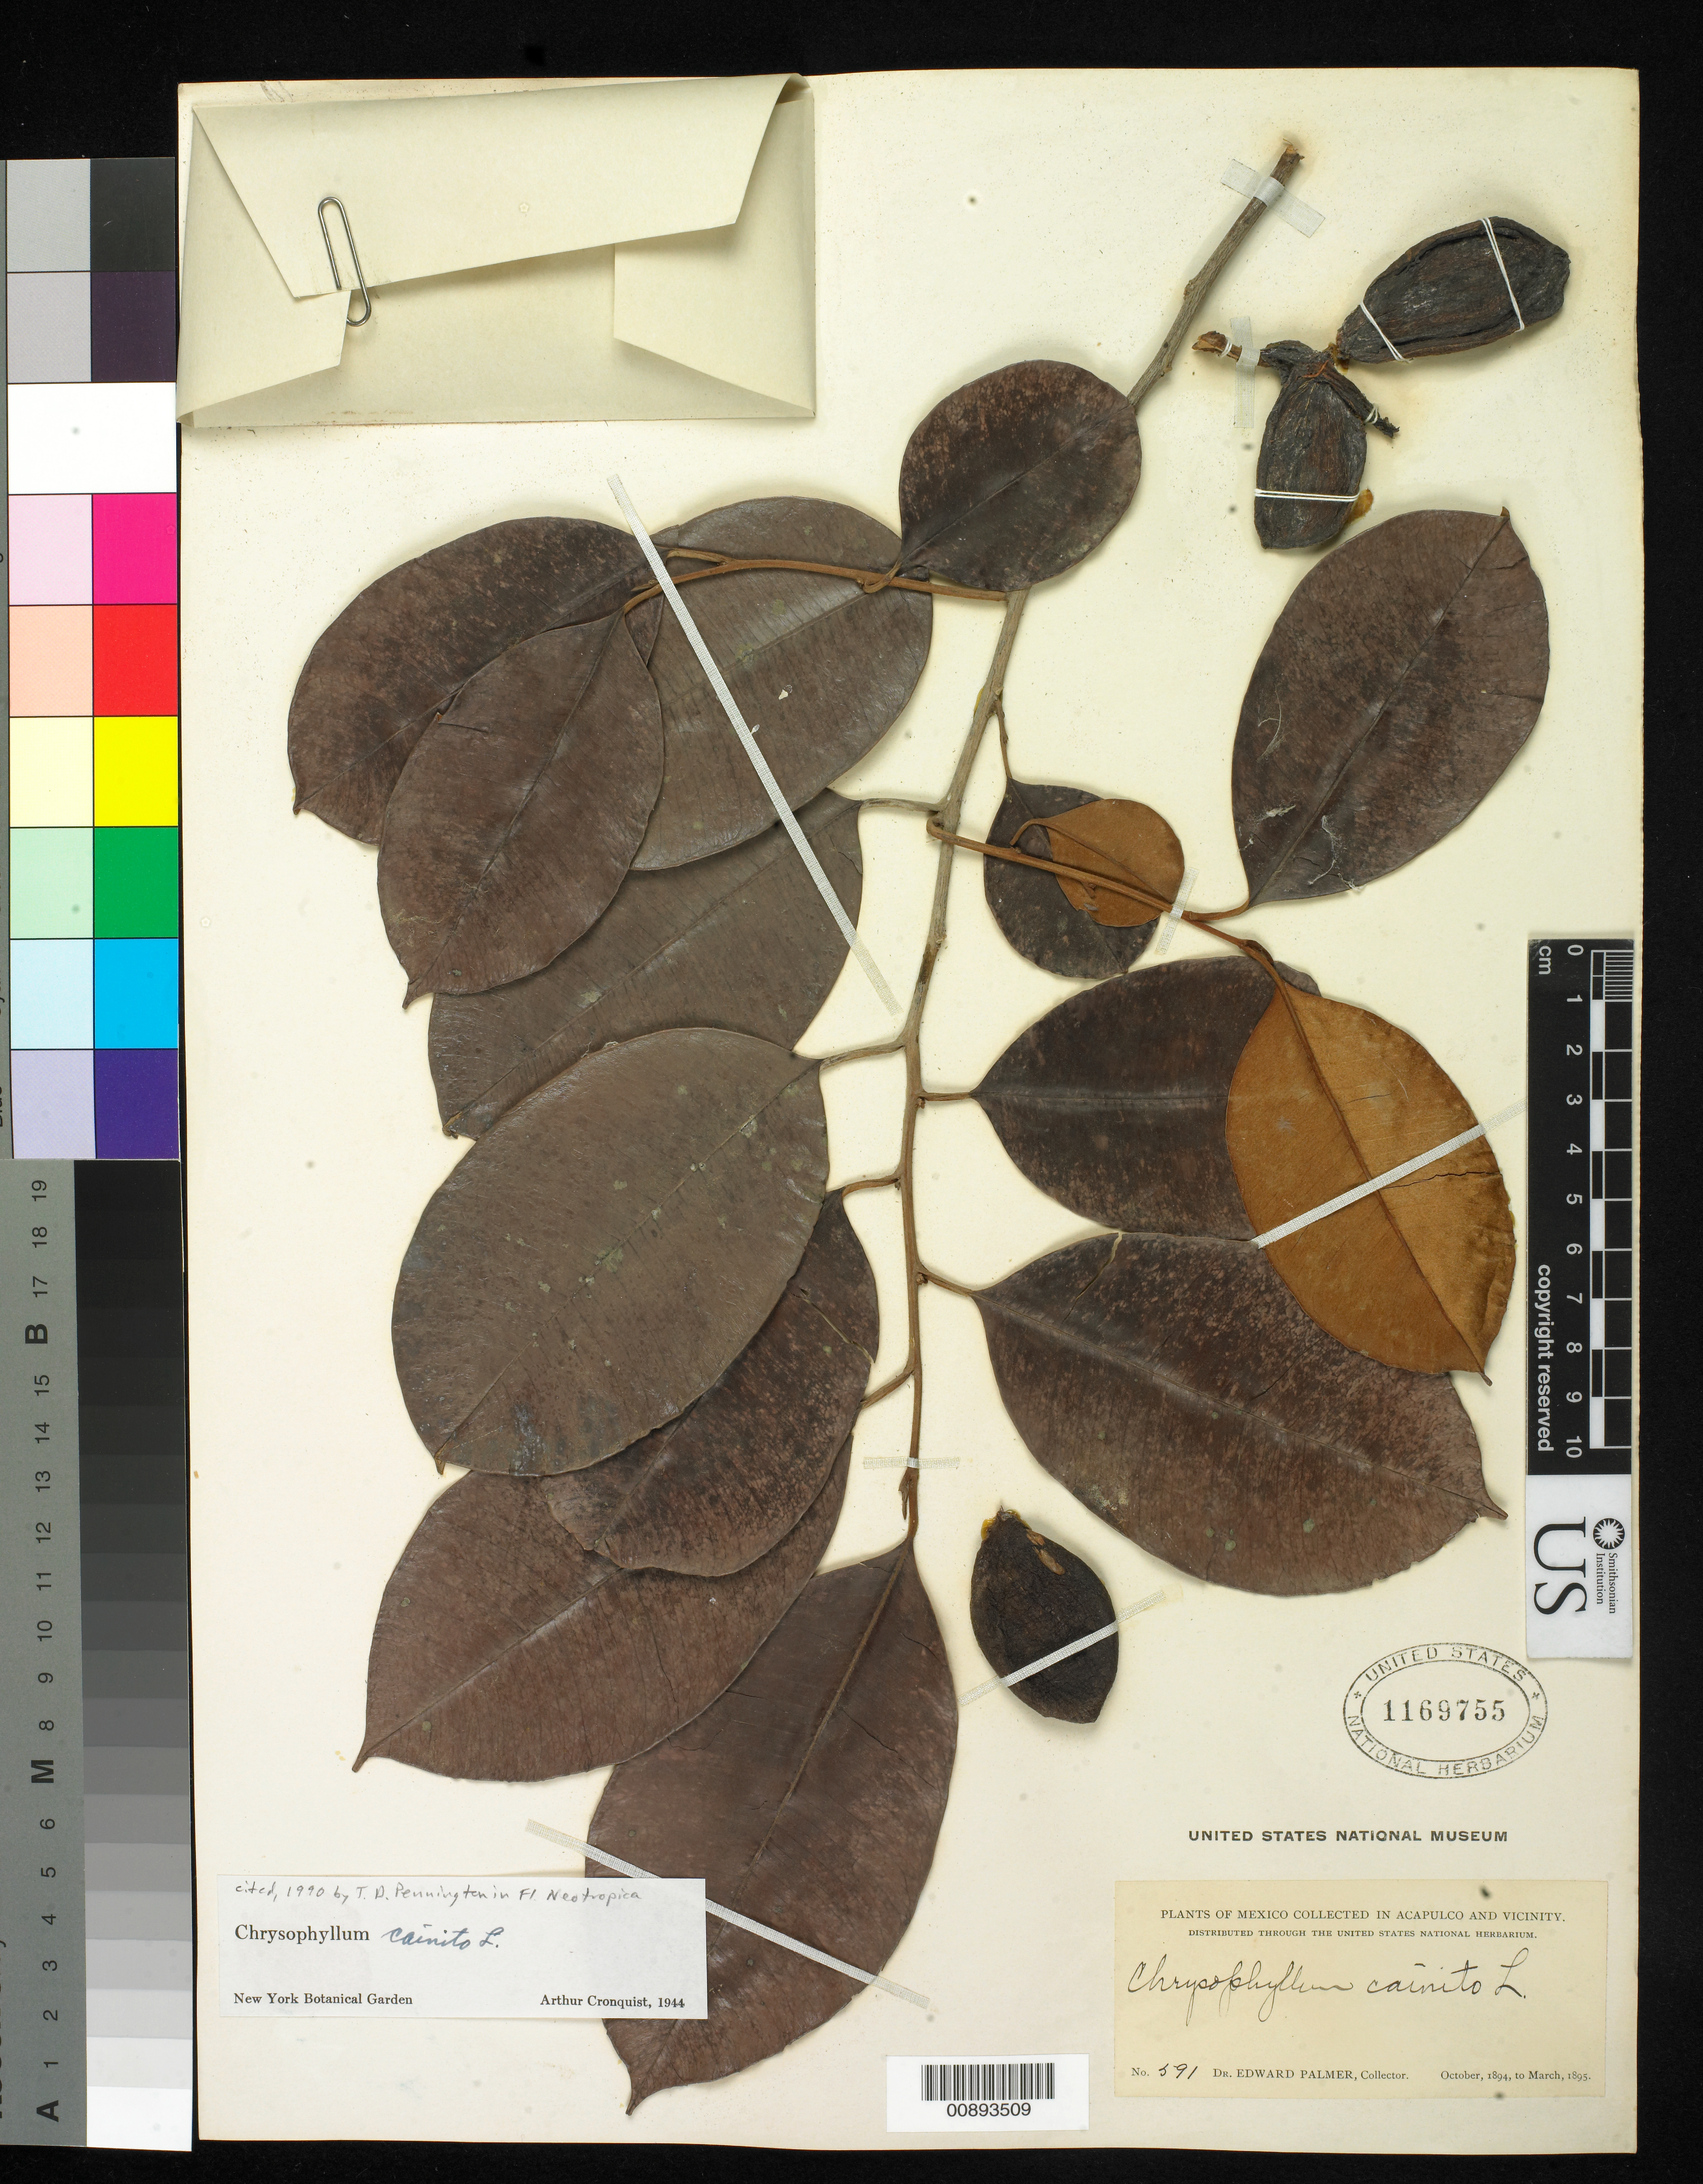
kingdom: Plantae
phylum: Tracheophyta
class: Magnoliopsida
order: Ericales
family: Sapotaceae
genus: Chrysophyllum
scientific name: Chrysophyllum cainito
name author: L.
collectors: E. Palmer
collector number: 591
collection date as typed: Oct 1894 to -- Mar 1895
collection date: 1894-10/1895-03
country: Mexico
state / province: Guerrero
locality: Acapulco, Guerrero and vicinity.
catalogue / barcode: US 1169755